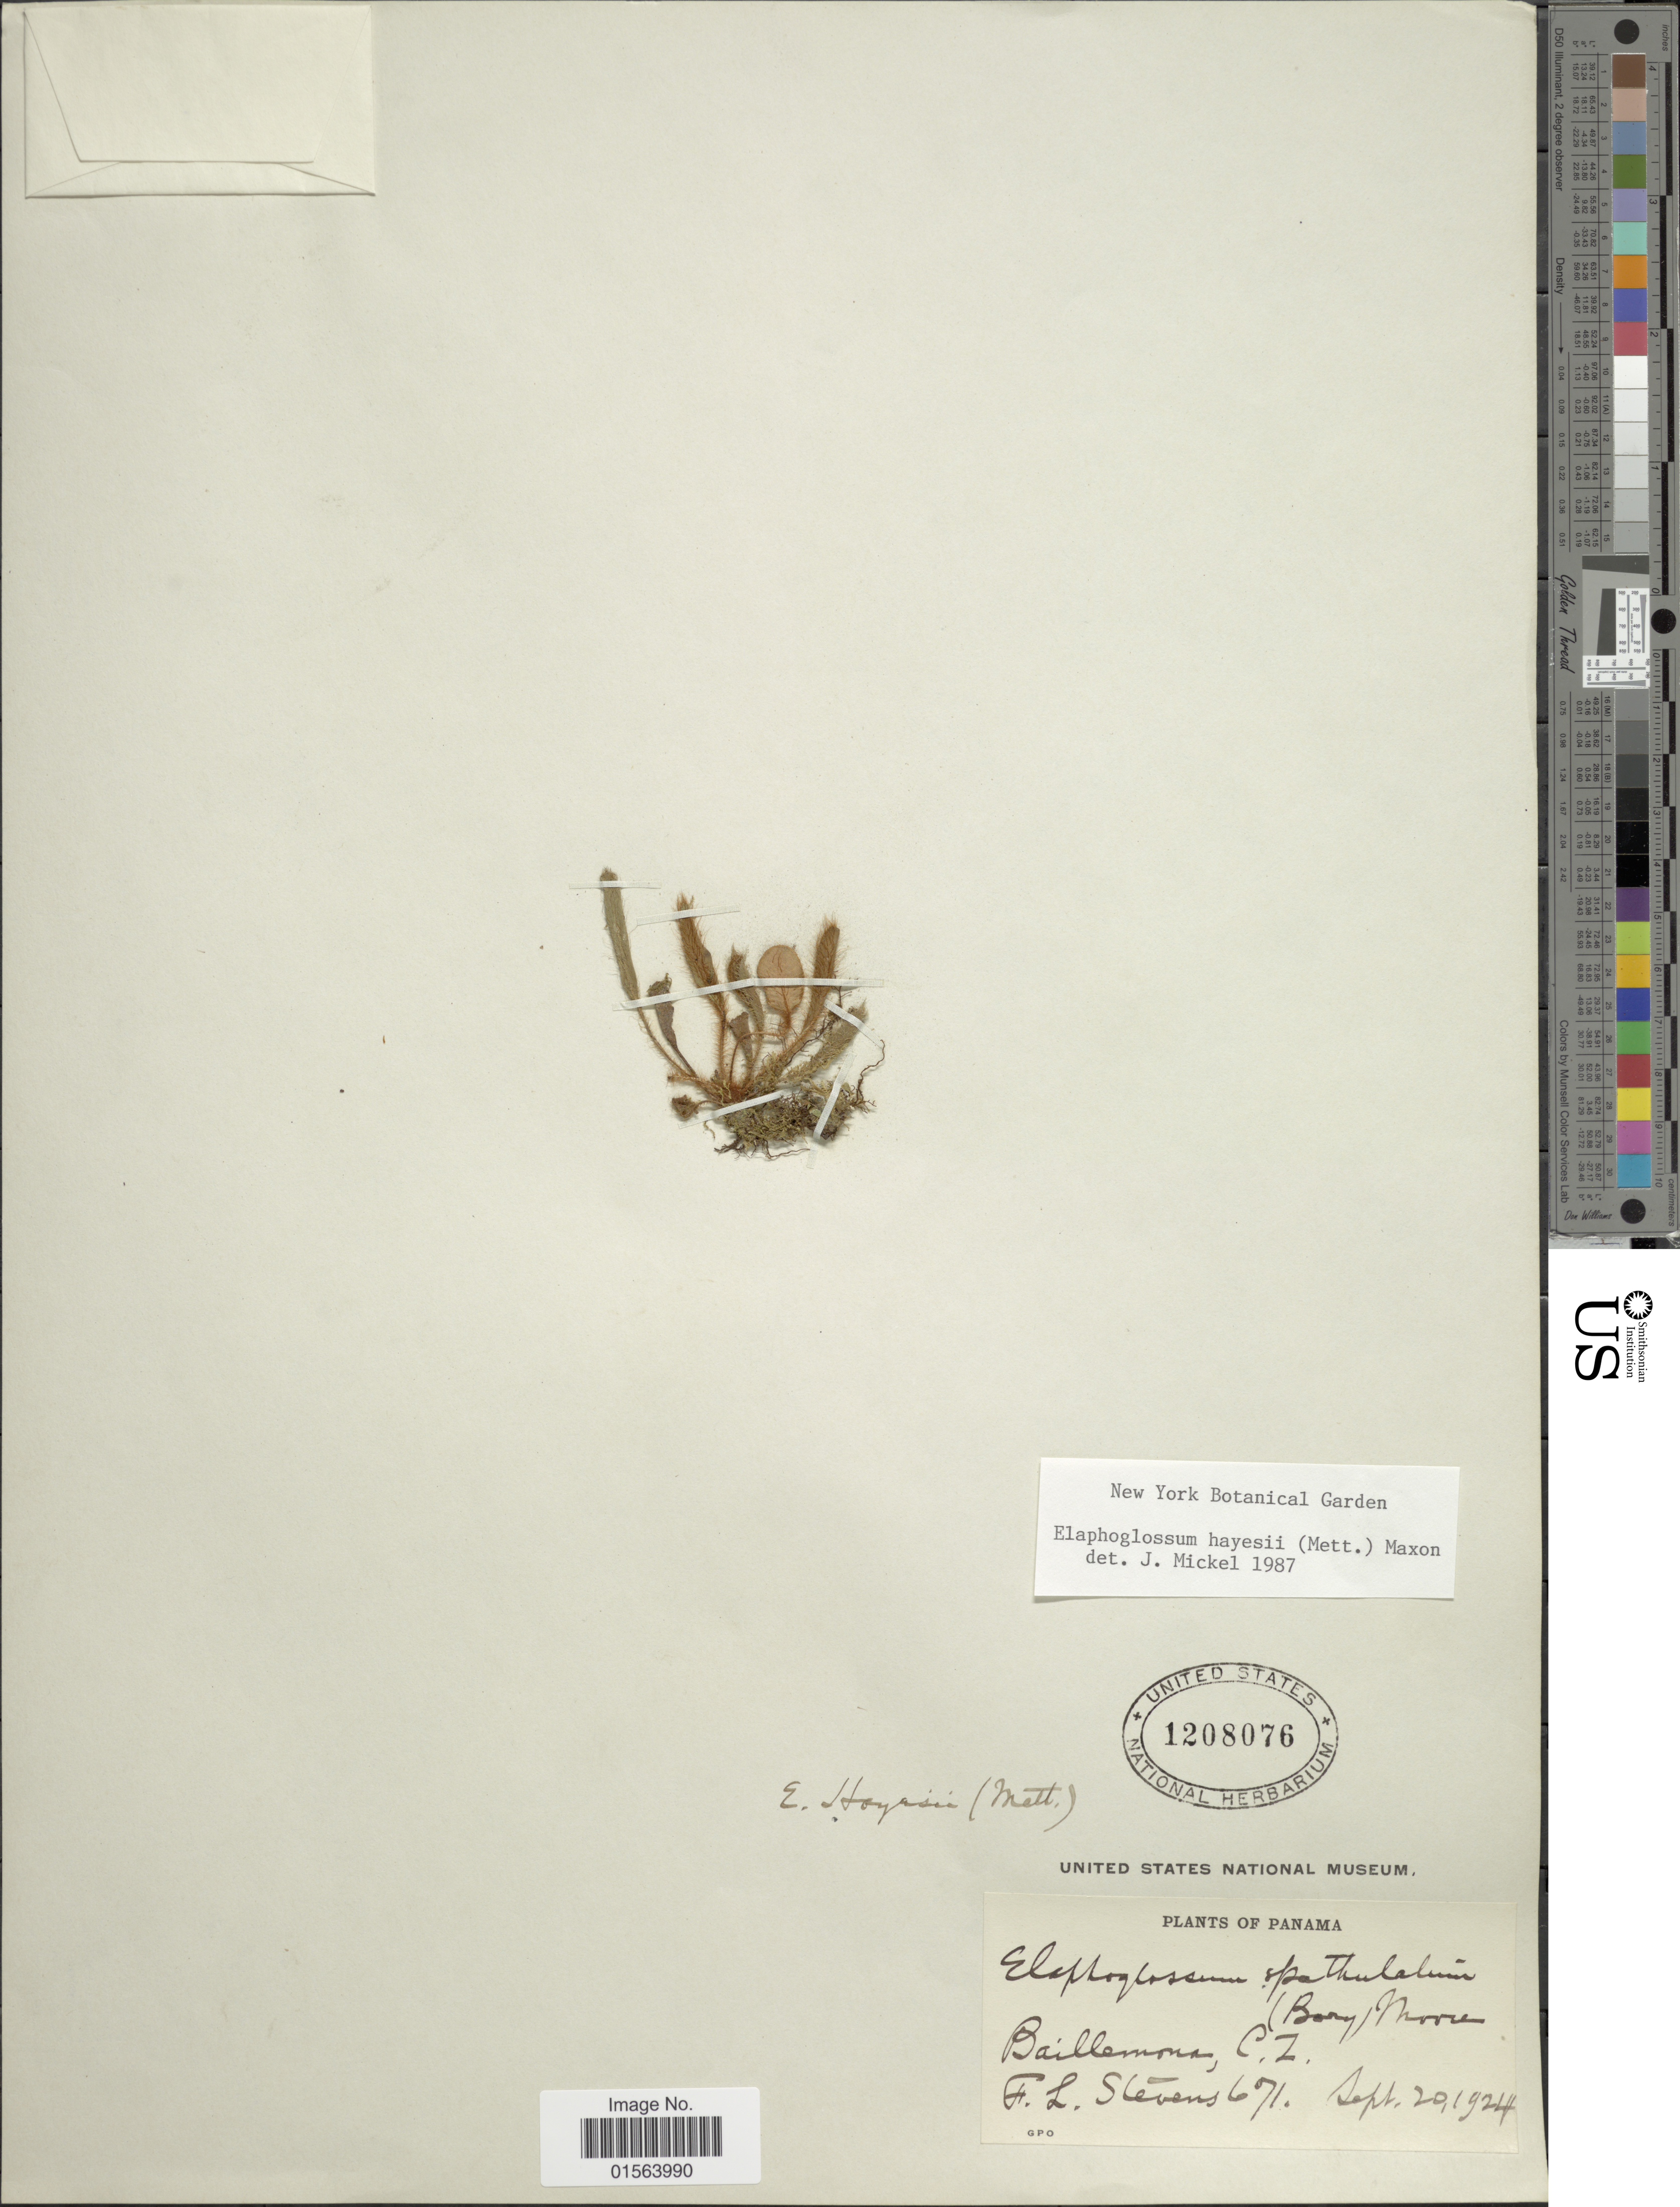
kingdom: Plantae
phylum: Tracheophyta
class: Polypodiopsida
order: Polypodiales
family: Dryopteridaceae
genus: Elaphoglossum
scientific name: Elaphoglossum hayesii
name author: (Mett. ex Kuhn) Maxon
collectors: F. L. Stevens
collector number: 671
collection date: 1924-09-20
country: Panama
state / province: Colón / Panamá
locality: Baillemona, C.Z.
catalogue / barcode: US 1208076